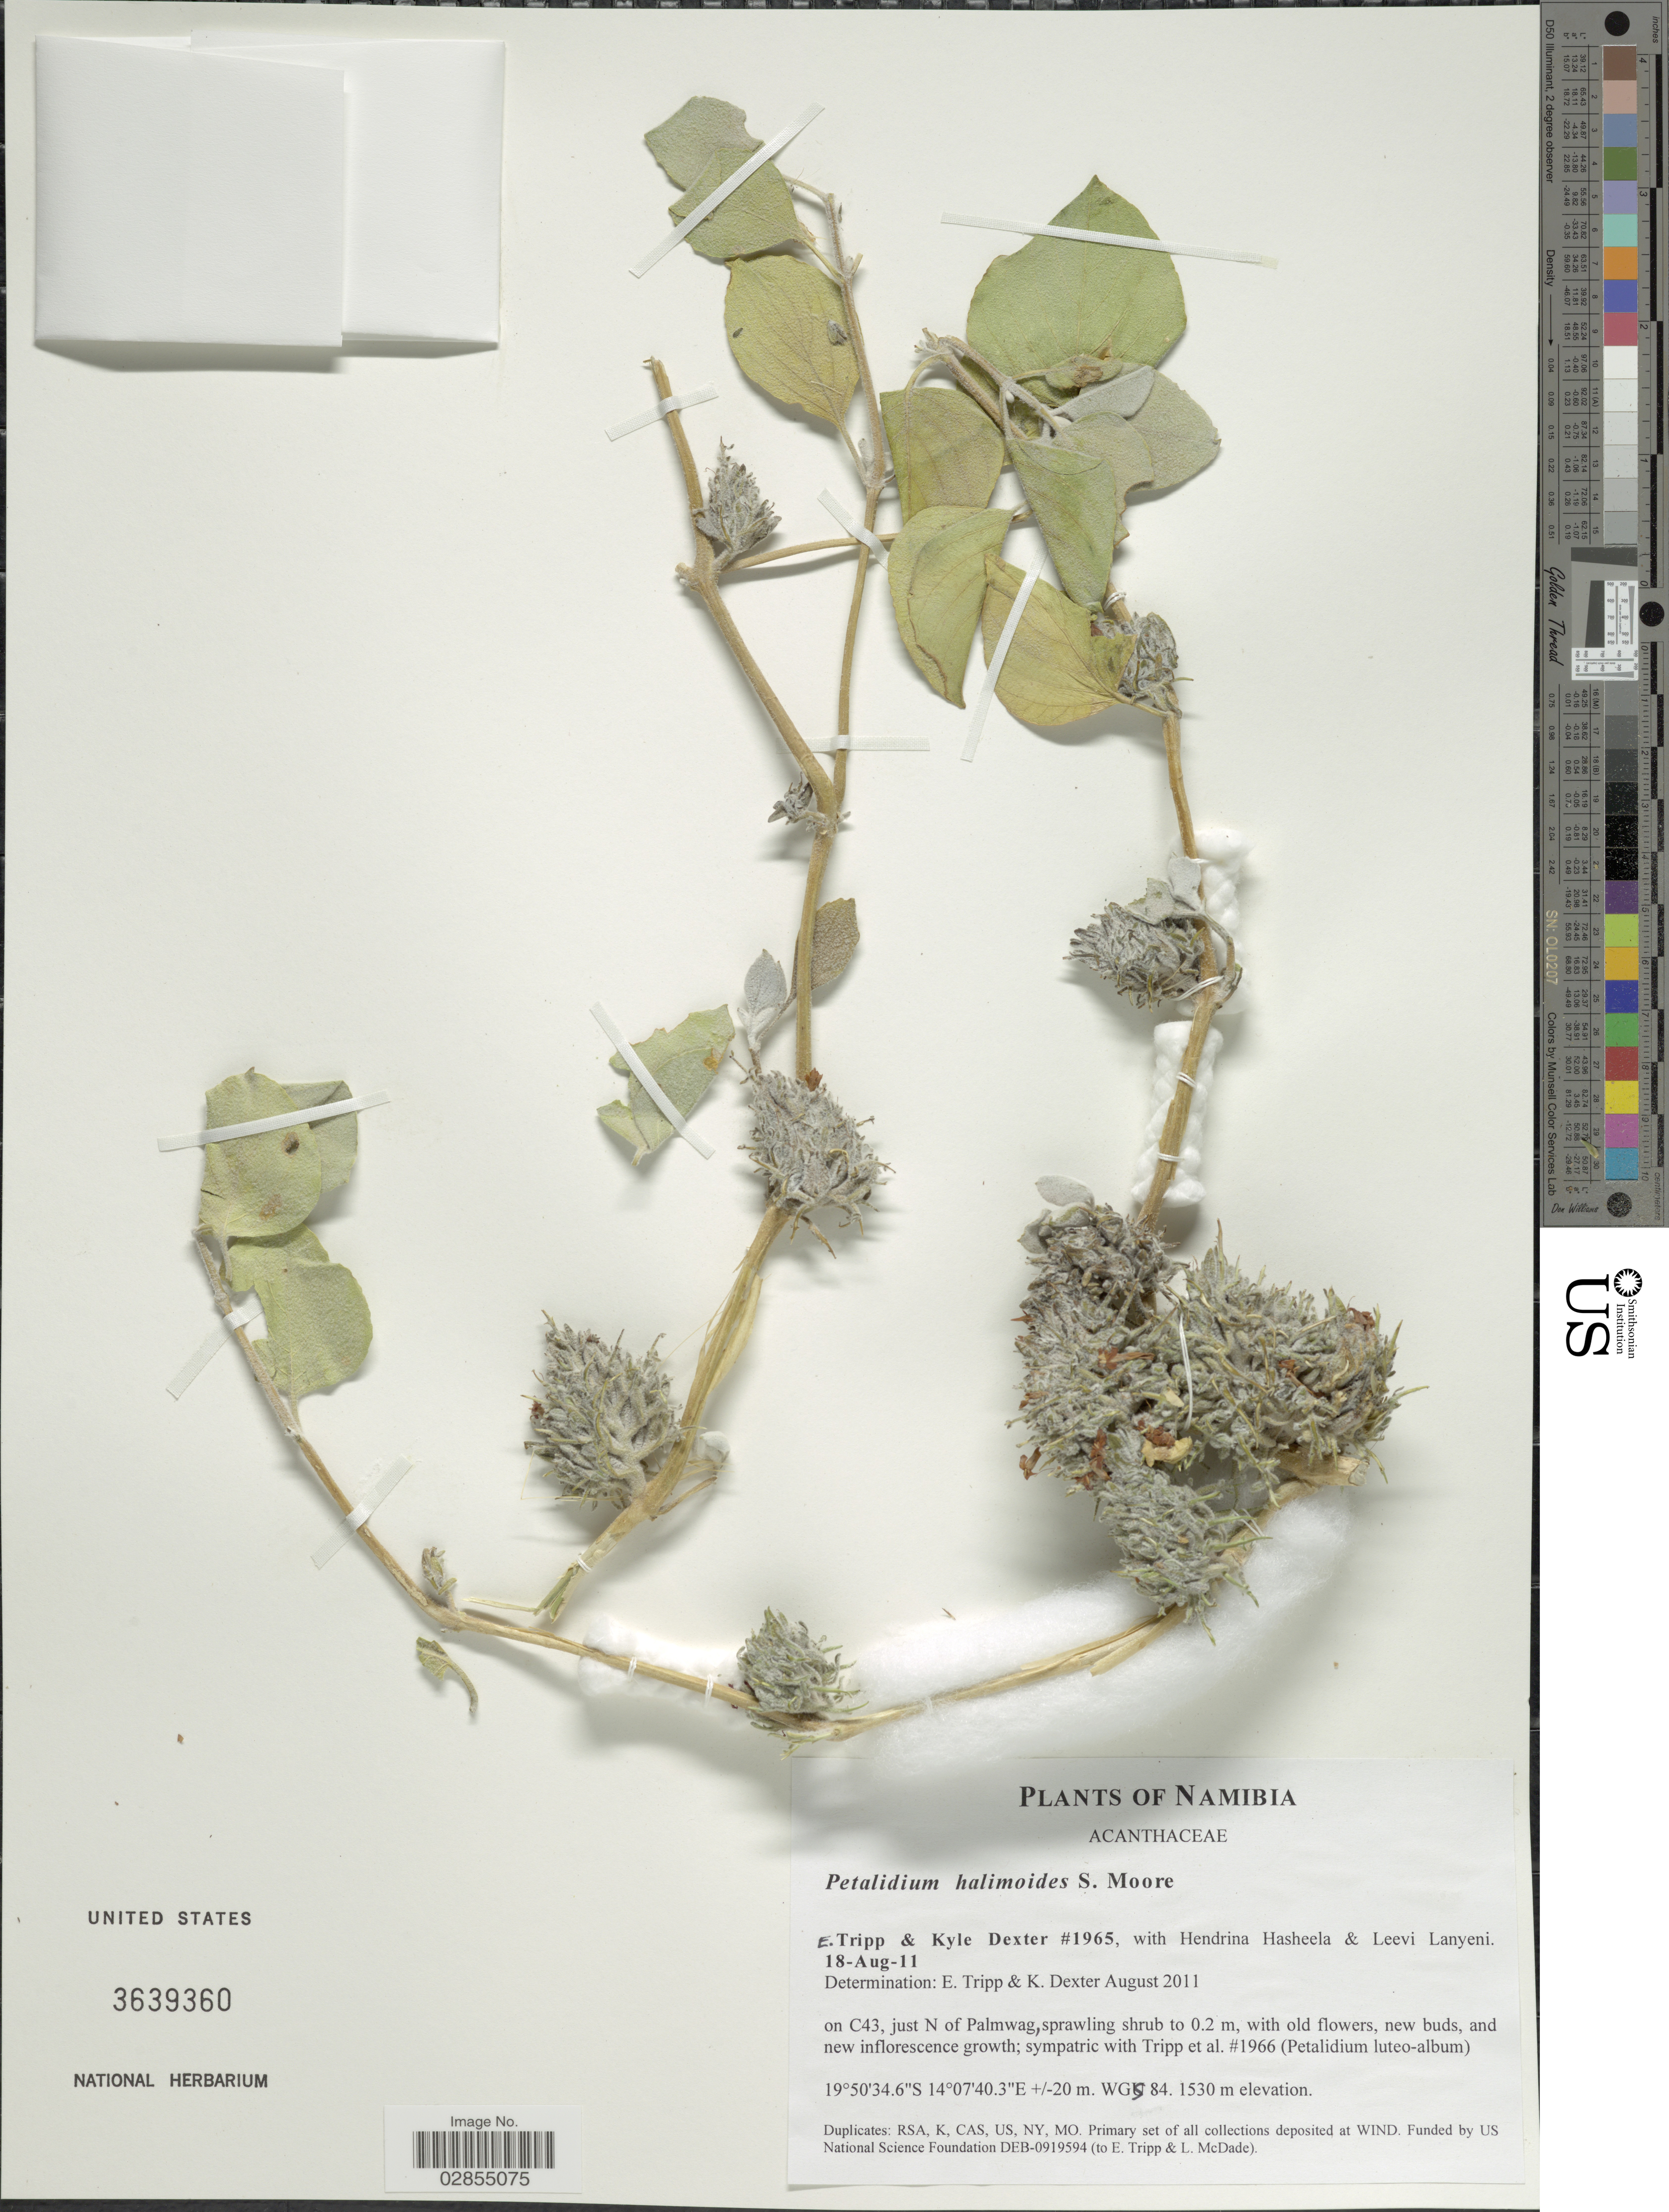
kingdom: Plantae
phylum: Tracheophyta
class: Magnoliopsida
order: Lamiales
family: Acanthaceae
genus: Petalidium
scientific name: Petalidium halimoides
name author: S. Moore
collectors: E. Tripp, K. Dexter, H. Hasheela & L. Lanyeni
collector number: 1965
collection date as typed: Transcribed d/m/y: 18/8/11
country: Namibia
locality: On C43, just N of Palmwag.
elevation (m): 1530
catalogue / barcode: US 3639360